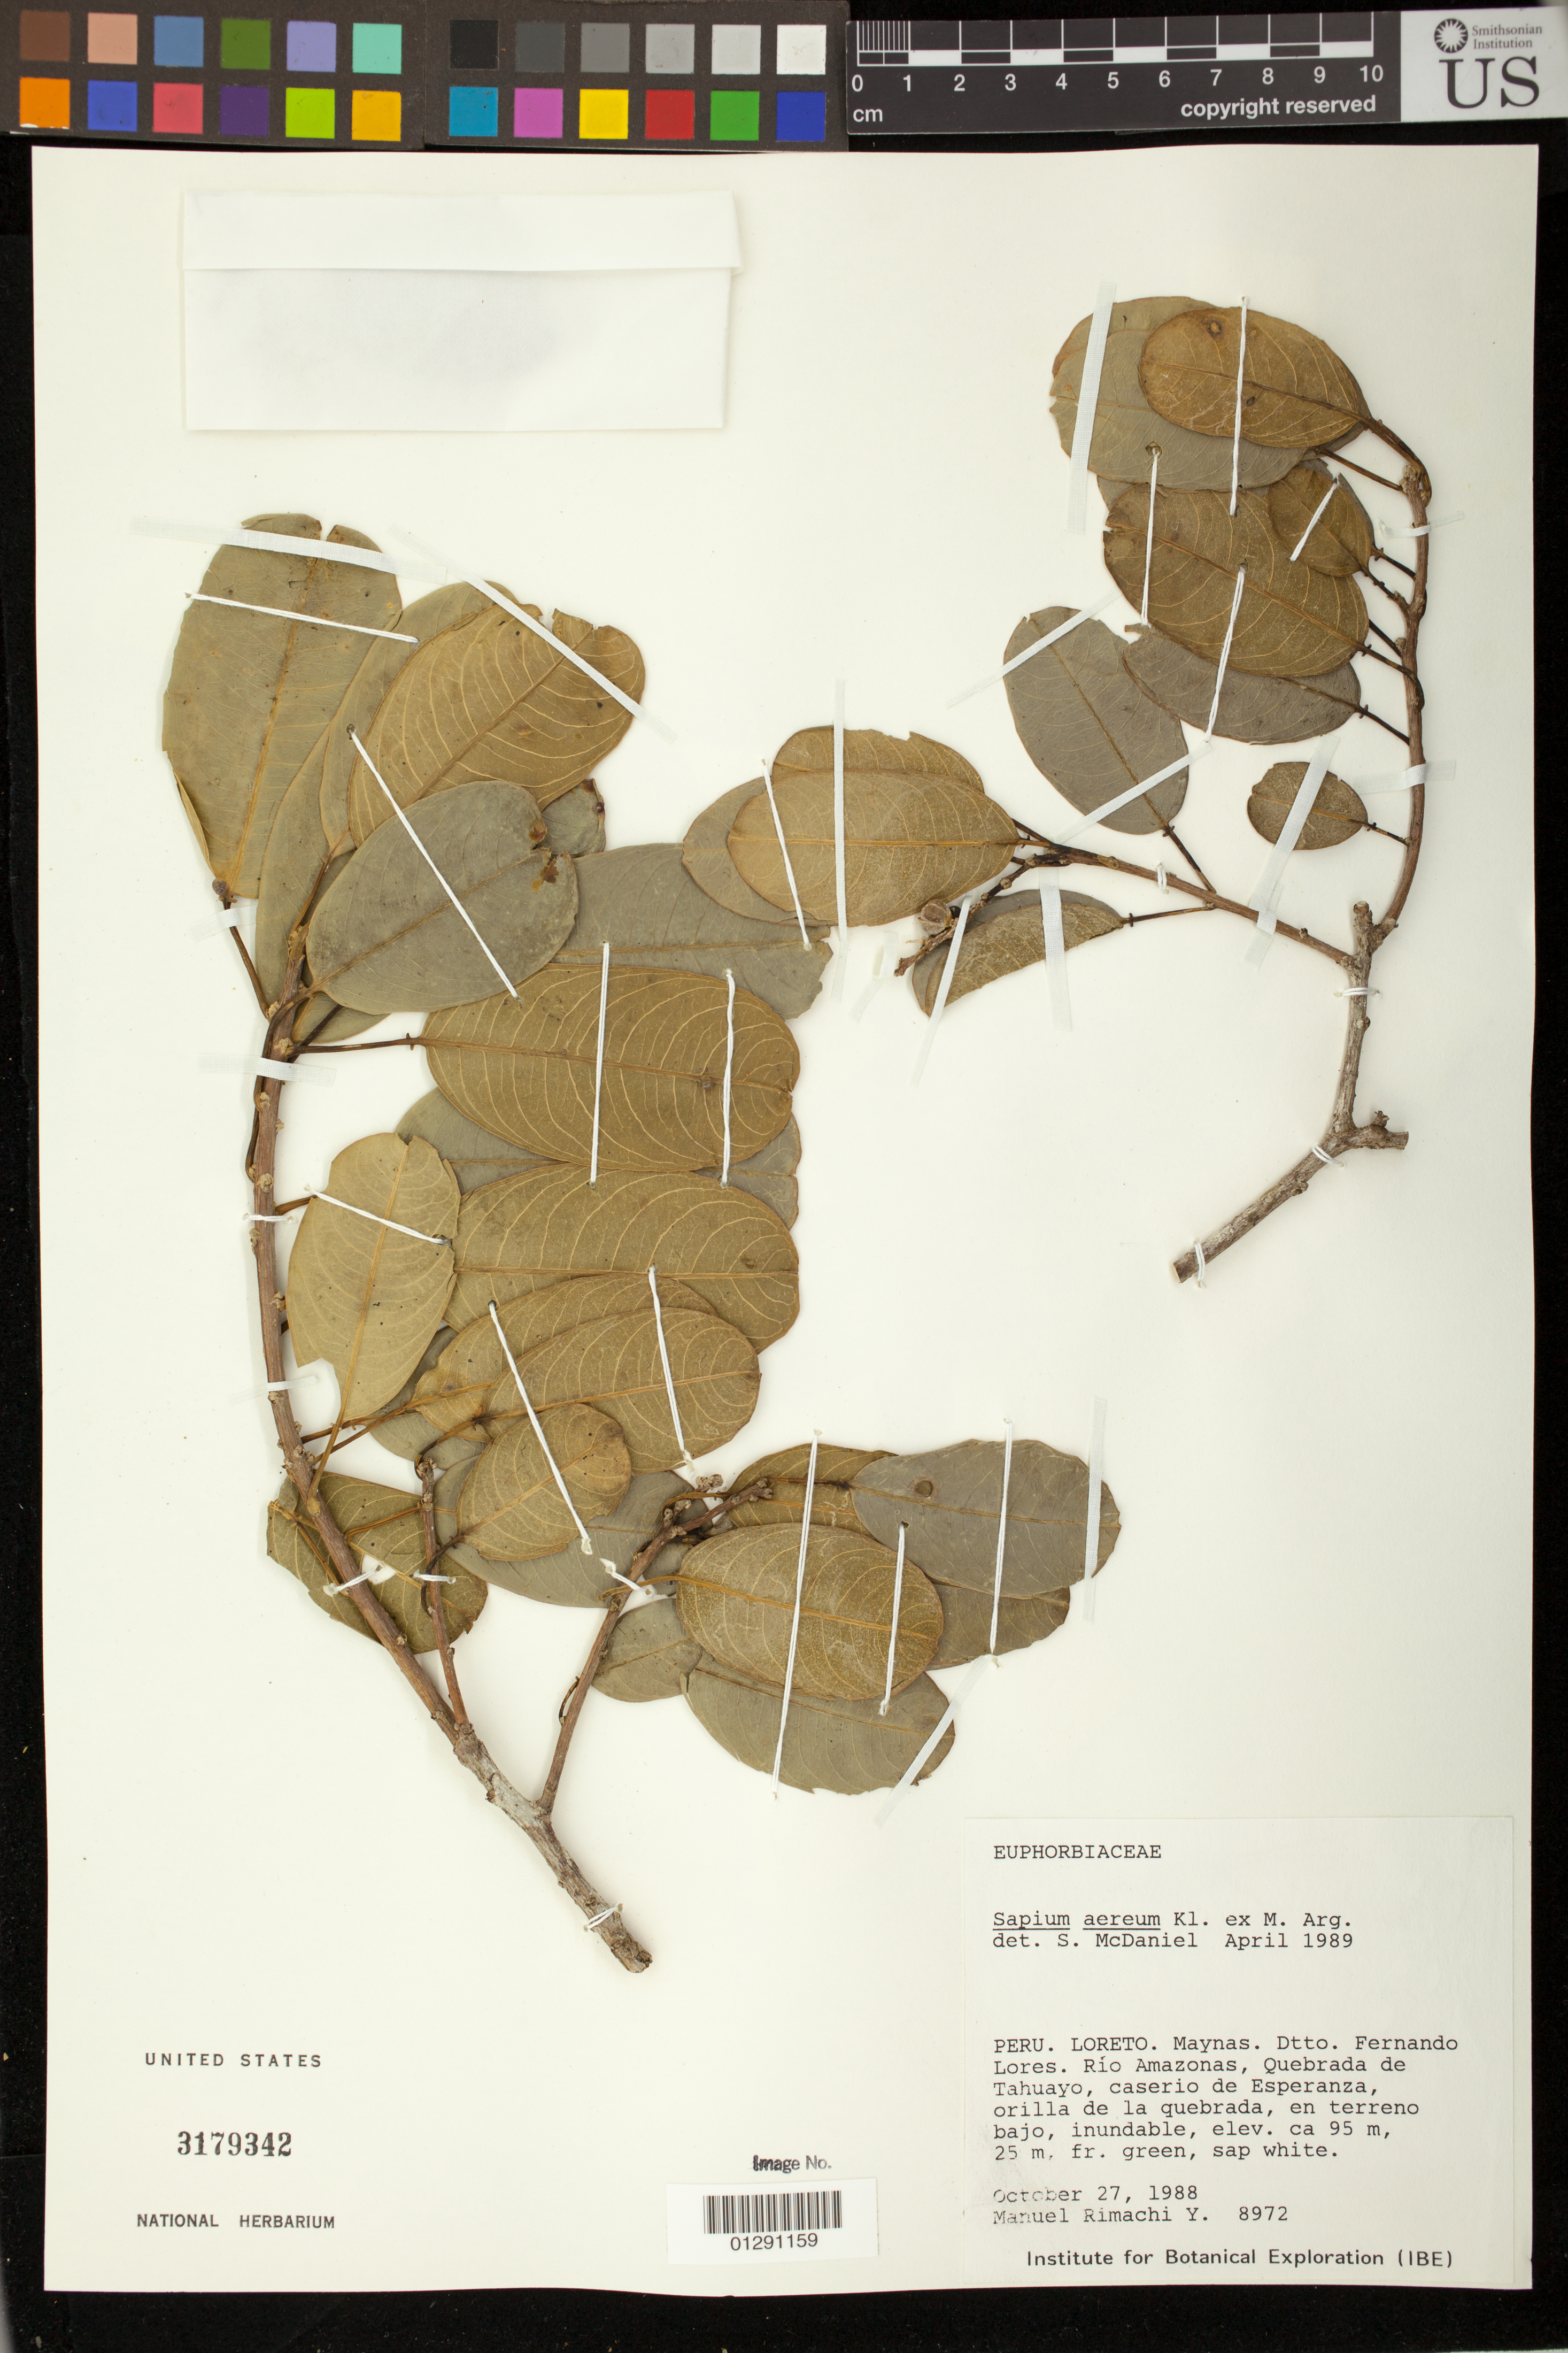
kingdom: Plantae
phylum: Tracheophyta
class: Magnoliopsida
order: Malpighiales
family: Euphorbiaceae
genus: Sapium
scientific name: Sapium aereum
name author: Klotzsch ex Müll. Arg.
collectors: M. Rimachi Y.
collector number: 8972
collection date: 1988-10-27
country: Peru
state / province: Loreto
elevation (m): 95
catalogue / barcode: US 3179342